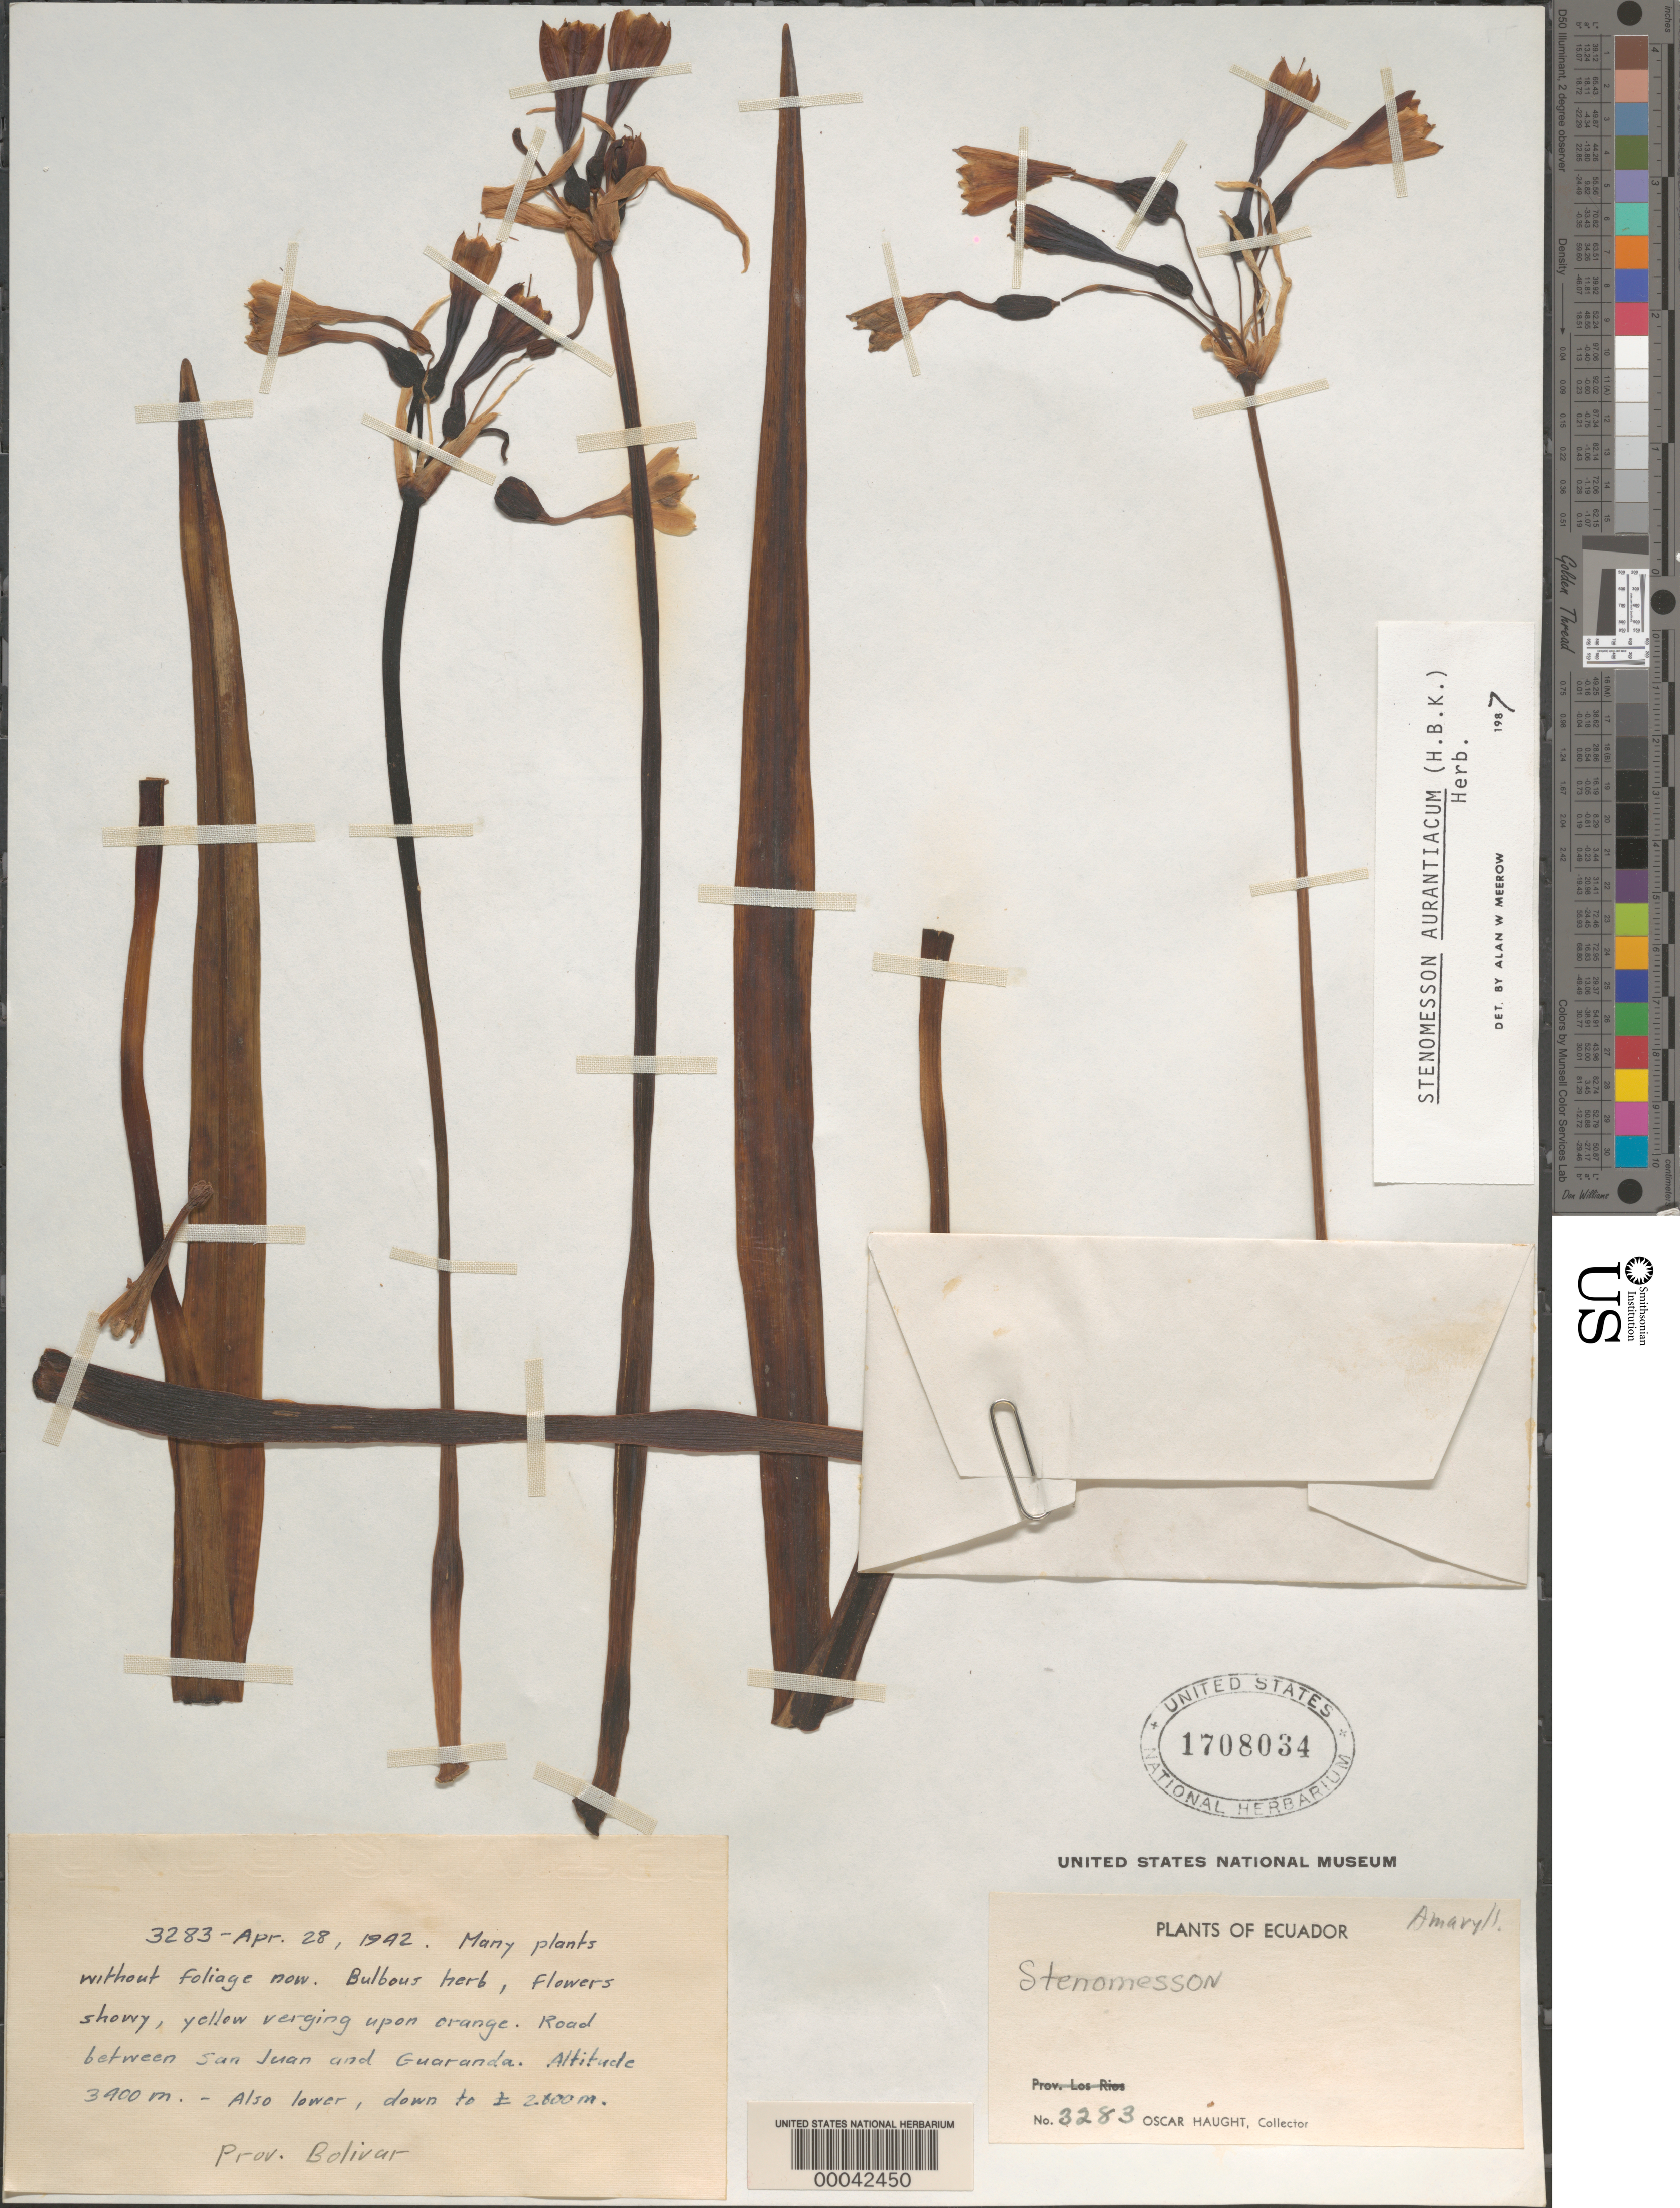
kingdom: Plantae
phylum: Tracheophyta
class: Liliopsida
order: Asparagales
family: Amaryllidaceae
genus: Stenomesson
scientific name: Stenomesson aurantiacum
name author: (Kunth) Herb.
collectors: O. L. Haught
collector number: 3283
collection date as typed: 28 Apr 1942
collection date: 1942-04-28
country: Ecuador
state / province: Bolívar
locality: Road between San Juana and Guaranda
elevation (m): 2800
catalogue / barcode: US 1708034